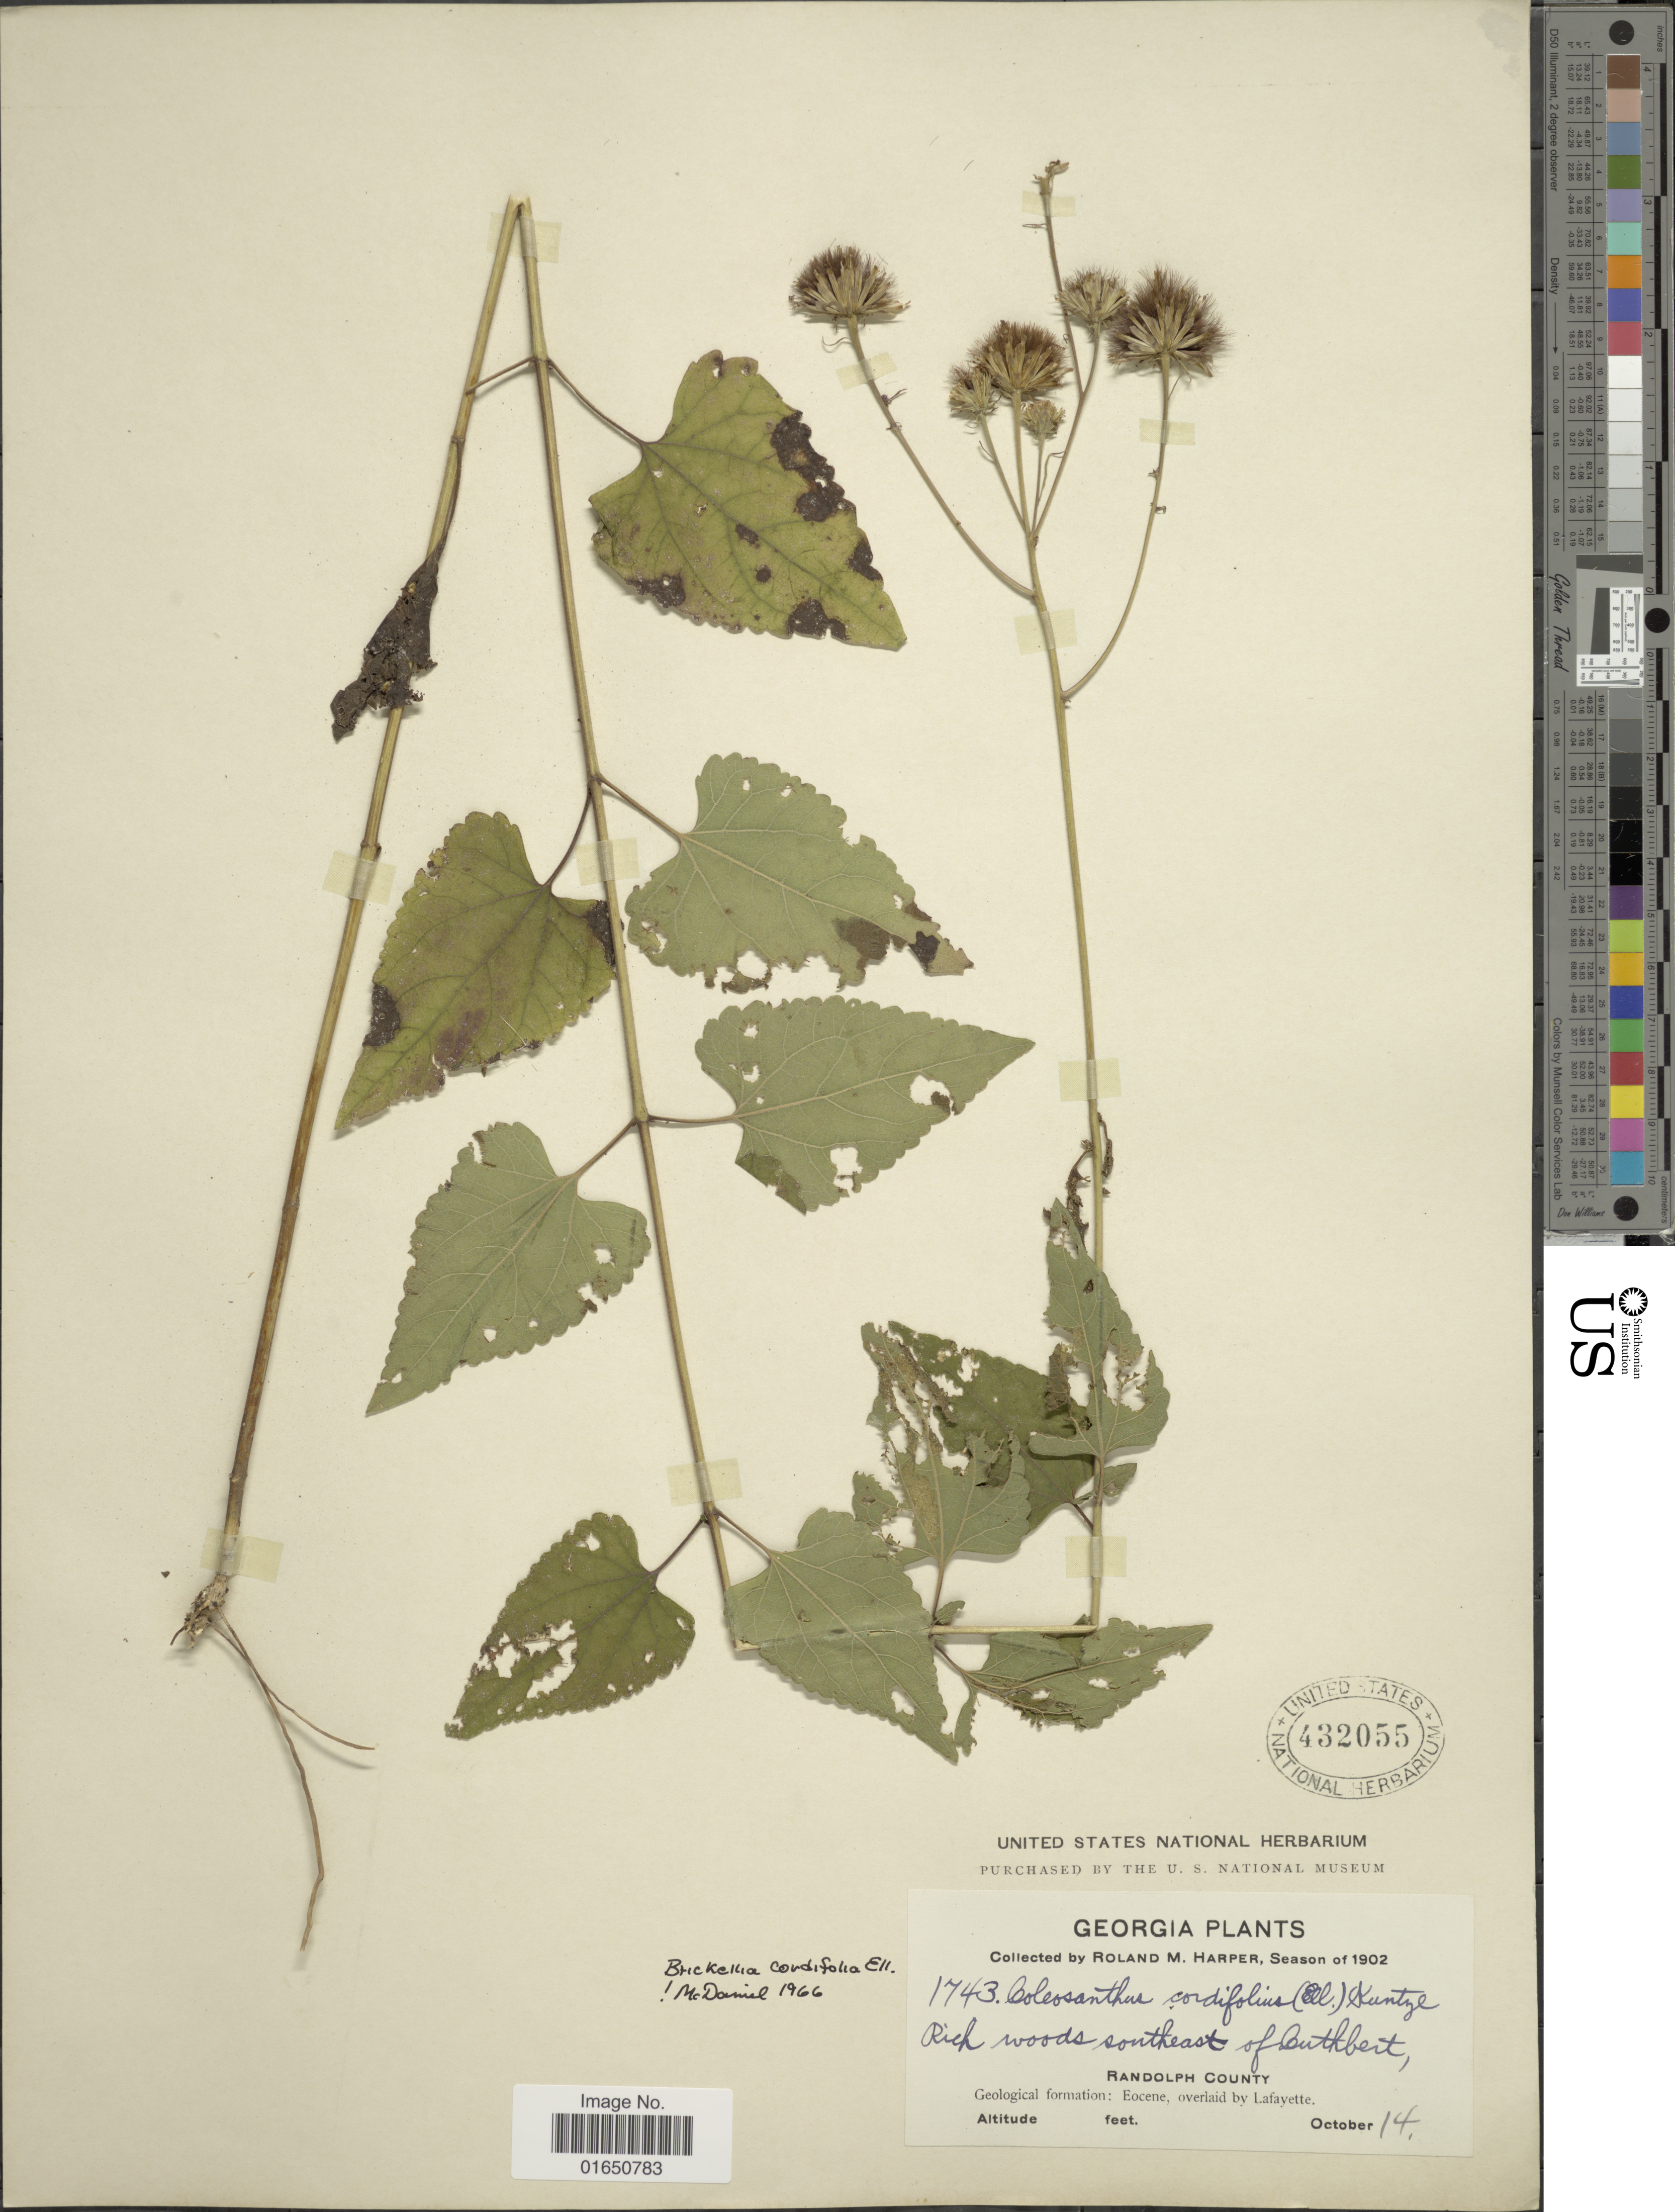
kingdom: Plantae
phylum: Tracheophyta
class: Magnoliopsida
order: Asterales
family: Asteraceae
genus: Brickellia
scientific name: Brickellia coridifolia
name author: (DC.) B.L. Rob.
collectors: R. M. Harper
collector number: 1743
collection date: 1902-10-14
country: United States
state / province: Georgia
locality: Randolph County. Rich Woods southeast of Guthbert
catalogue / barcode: US 432055